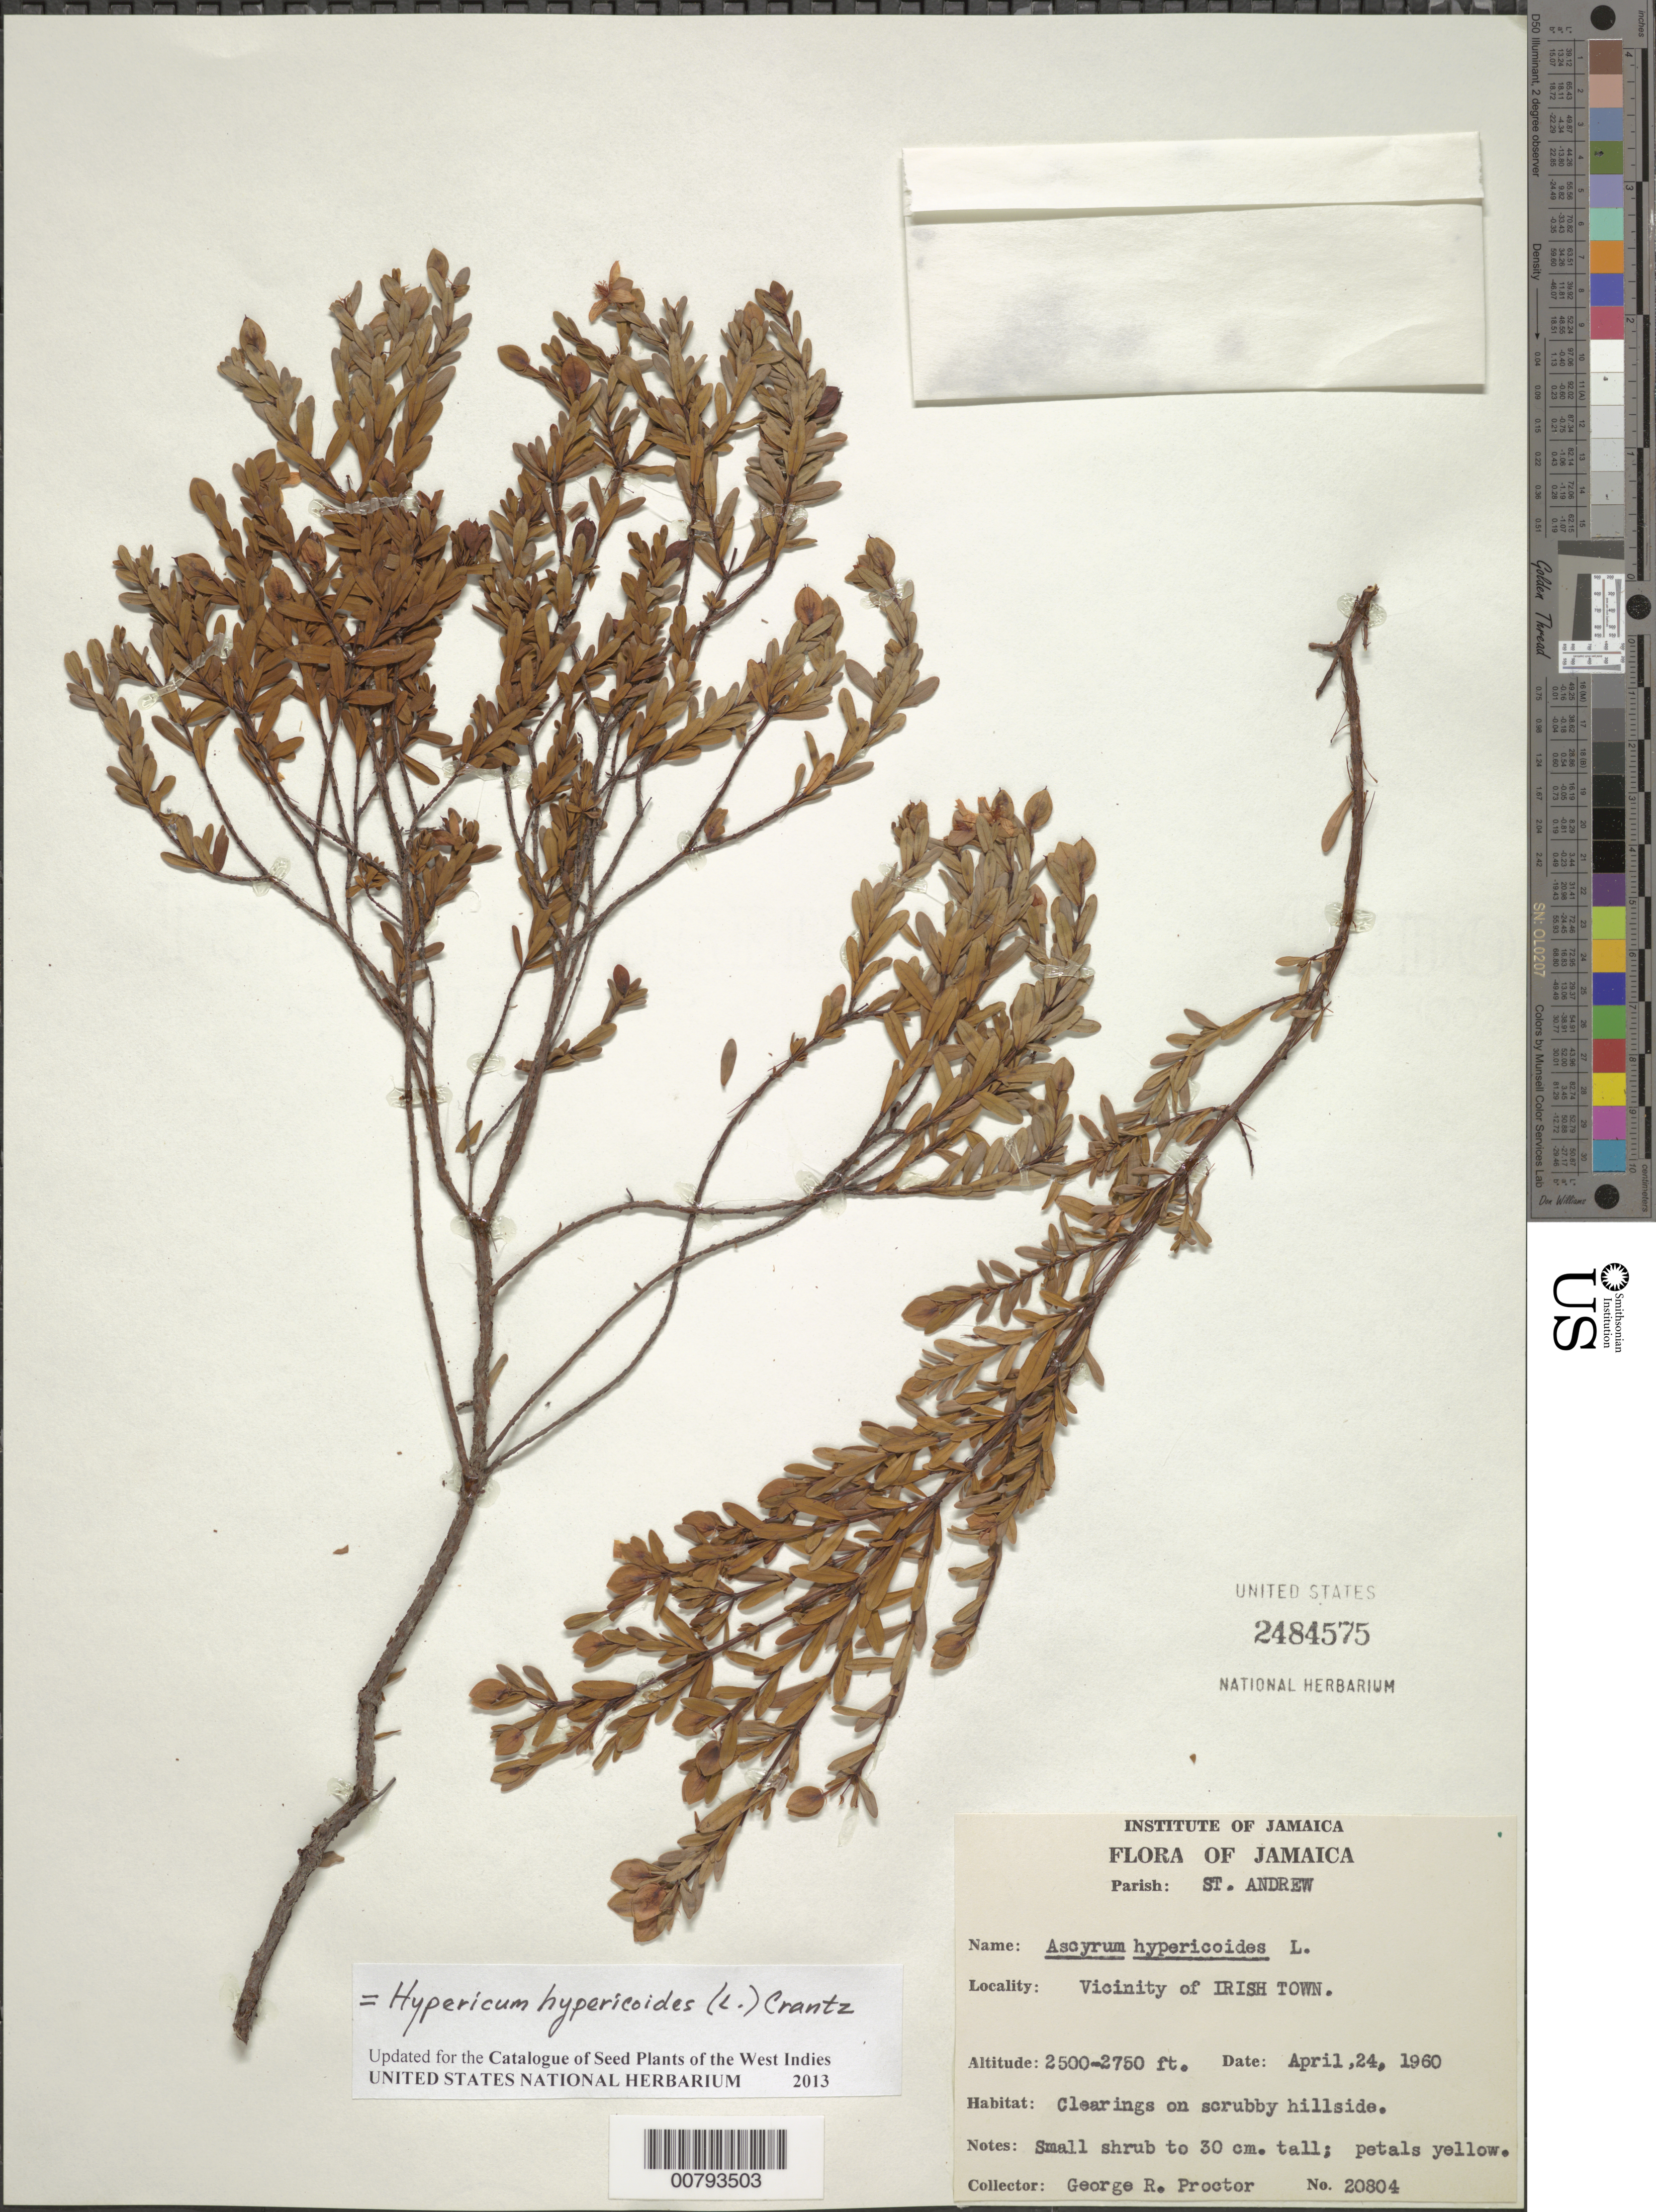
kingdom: Plantae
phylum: Tracheophyta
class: Magnoliopsida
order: Malpighiales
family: Hypericaceae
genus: Hypericum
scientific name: Hypericum hypericoides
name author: (L.) Crantz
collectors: G. R. Proctor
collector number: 20804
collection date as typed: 24 Apr 1960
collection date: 1960-04-24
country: Jamaica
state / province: Saint Andrew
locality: Vicinity of Irish Town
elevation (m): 762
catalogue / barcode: US 2484575